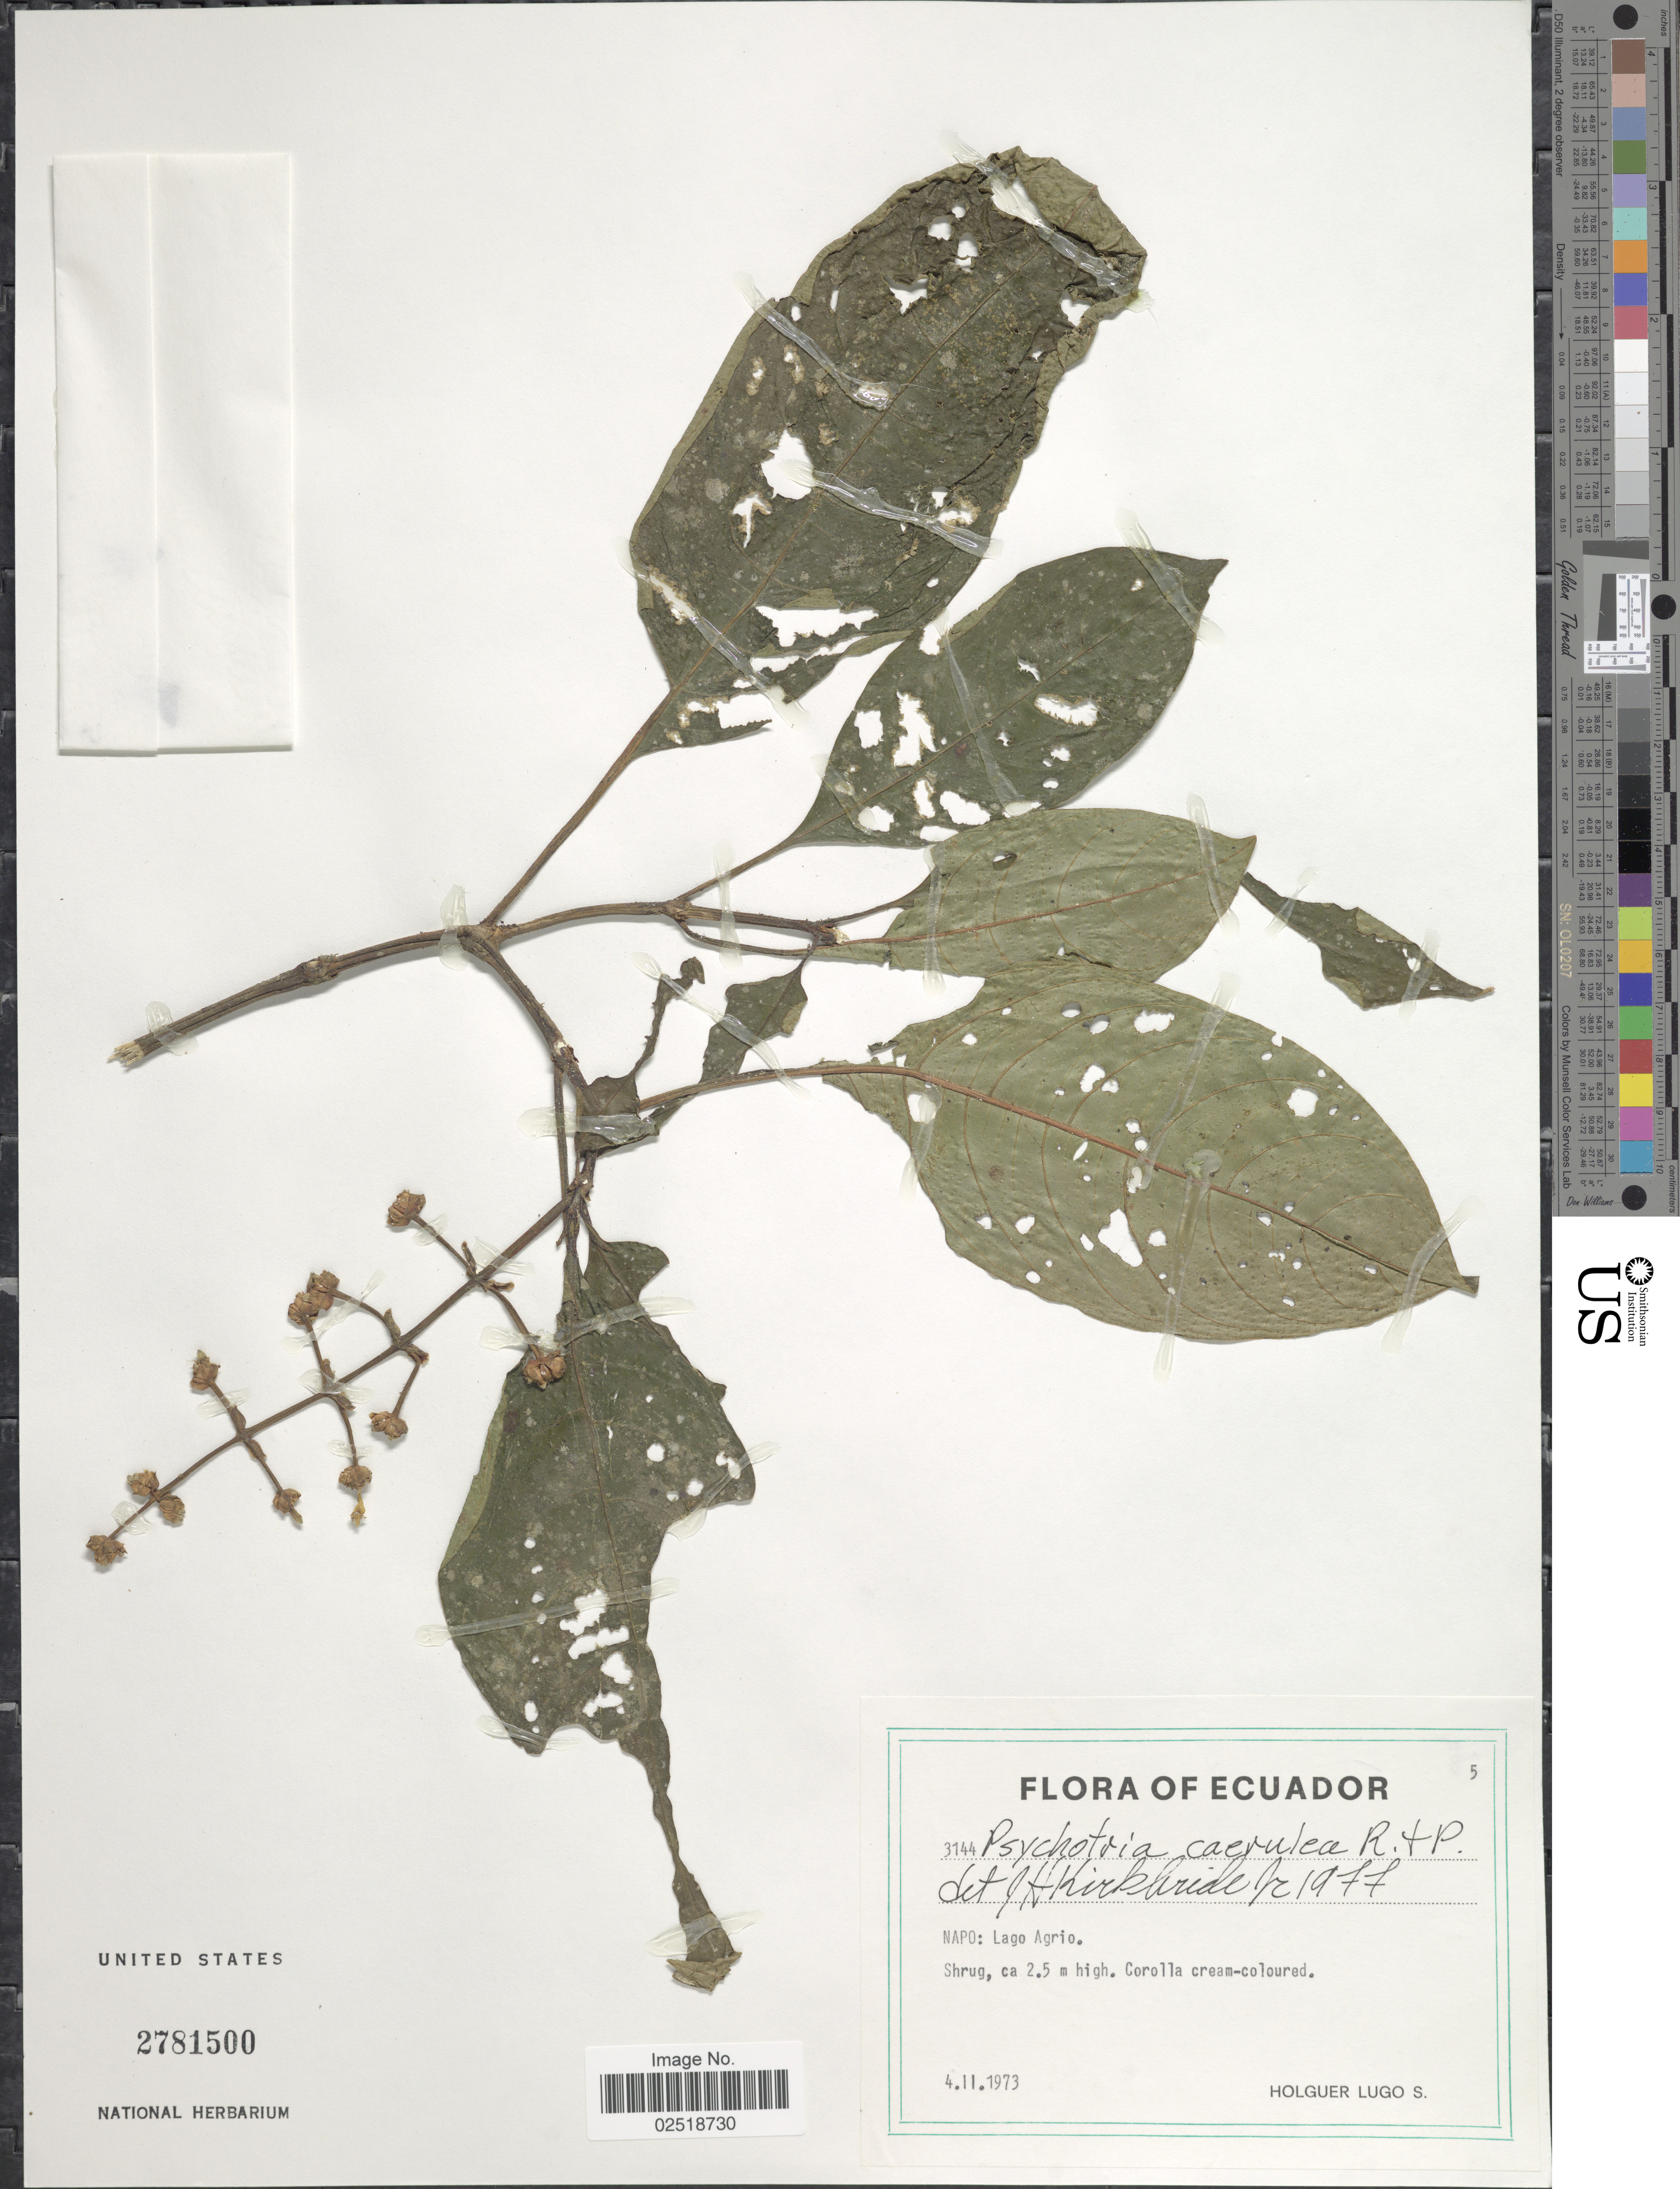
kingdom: Plantae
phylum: Tracheophyta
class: Magnoliopsida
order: Gentianales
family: Rubiaceae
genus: Psychotria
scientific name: Psychotria caerulea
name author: Ruiz & Pav.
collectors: H. Lugo S.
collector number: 3144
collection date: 1973-02-04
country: Ecuador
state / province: Napo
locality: Lago Agrio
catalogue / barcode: US 2781500